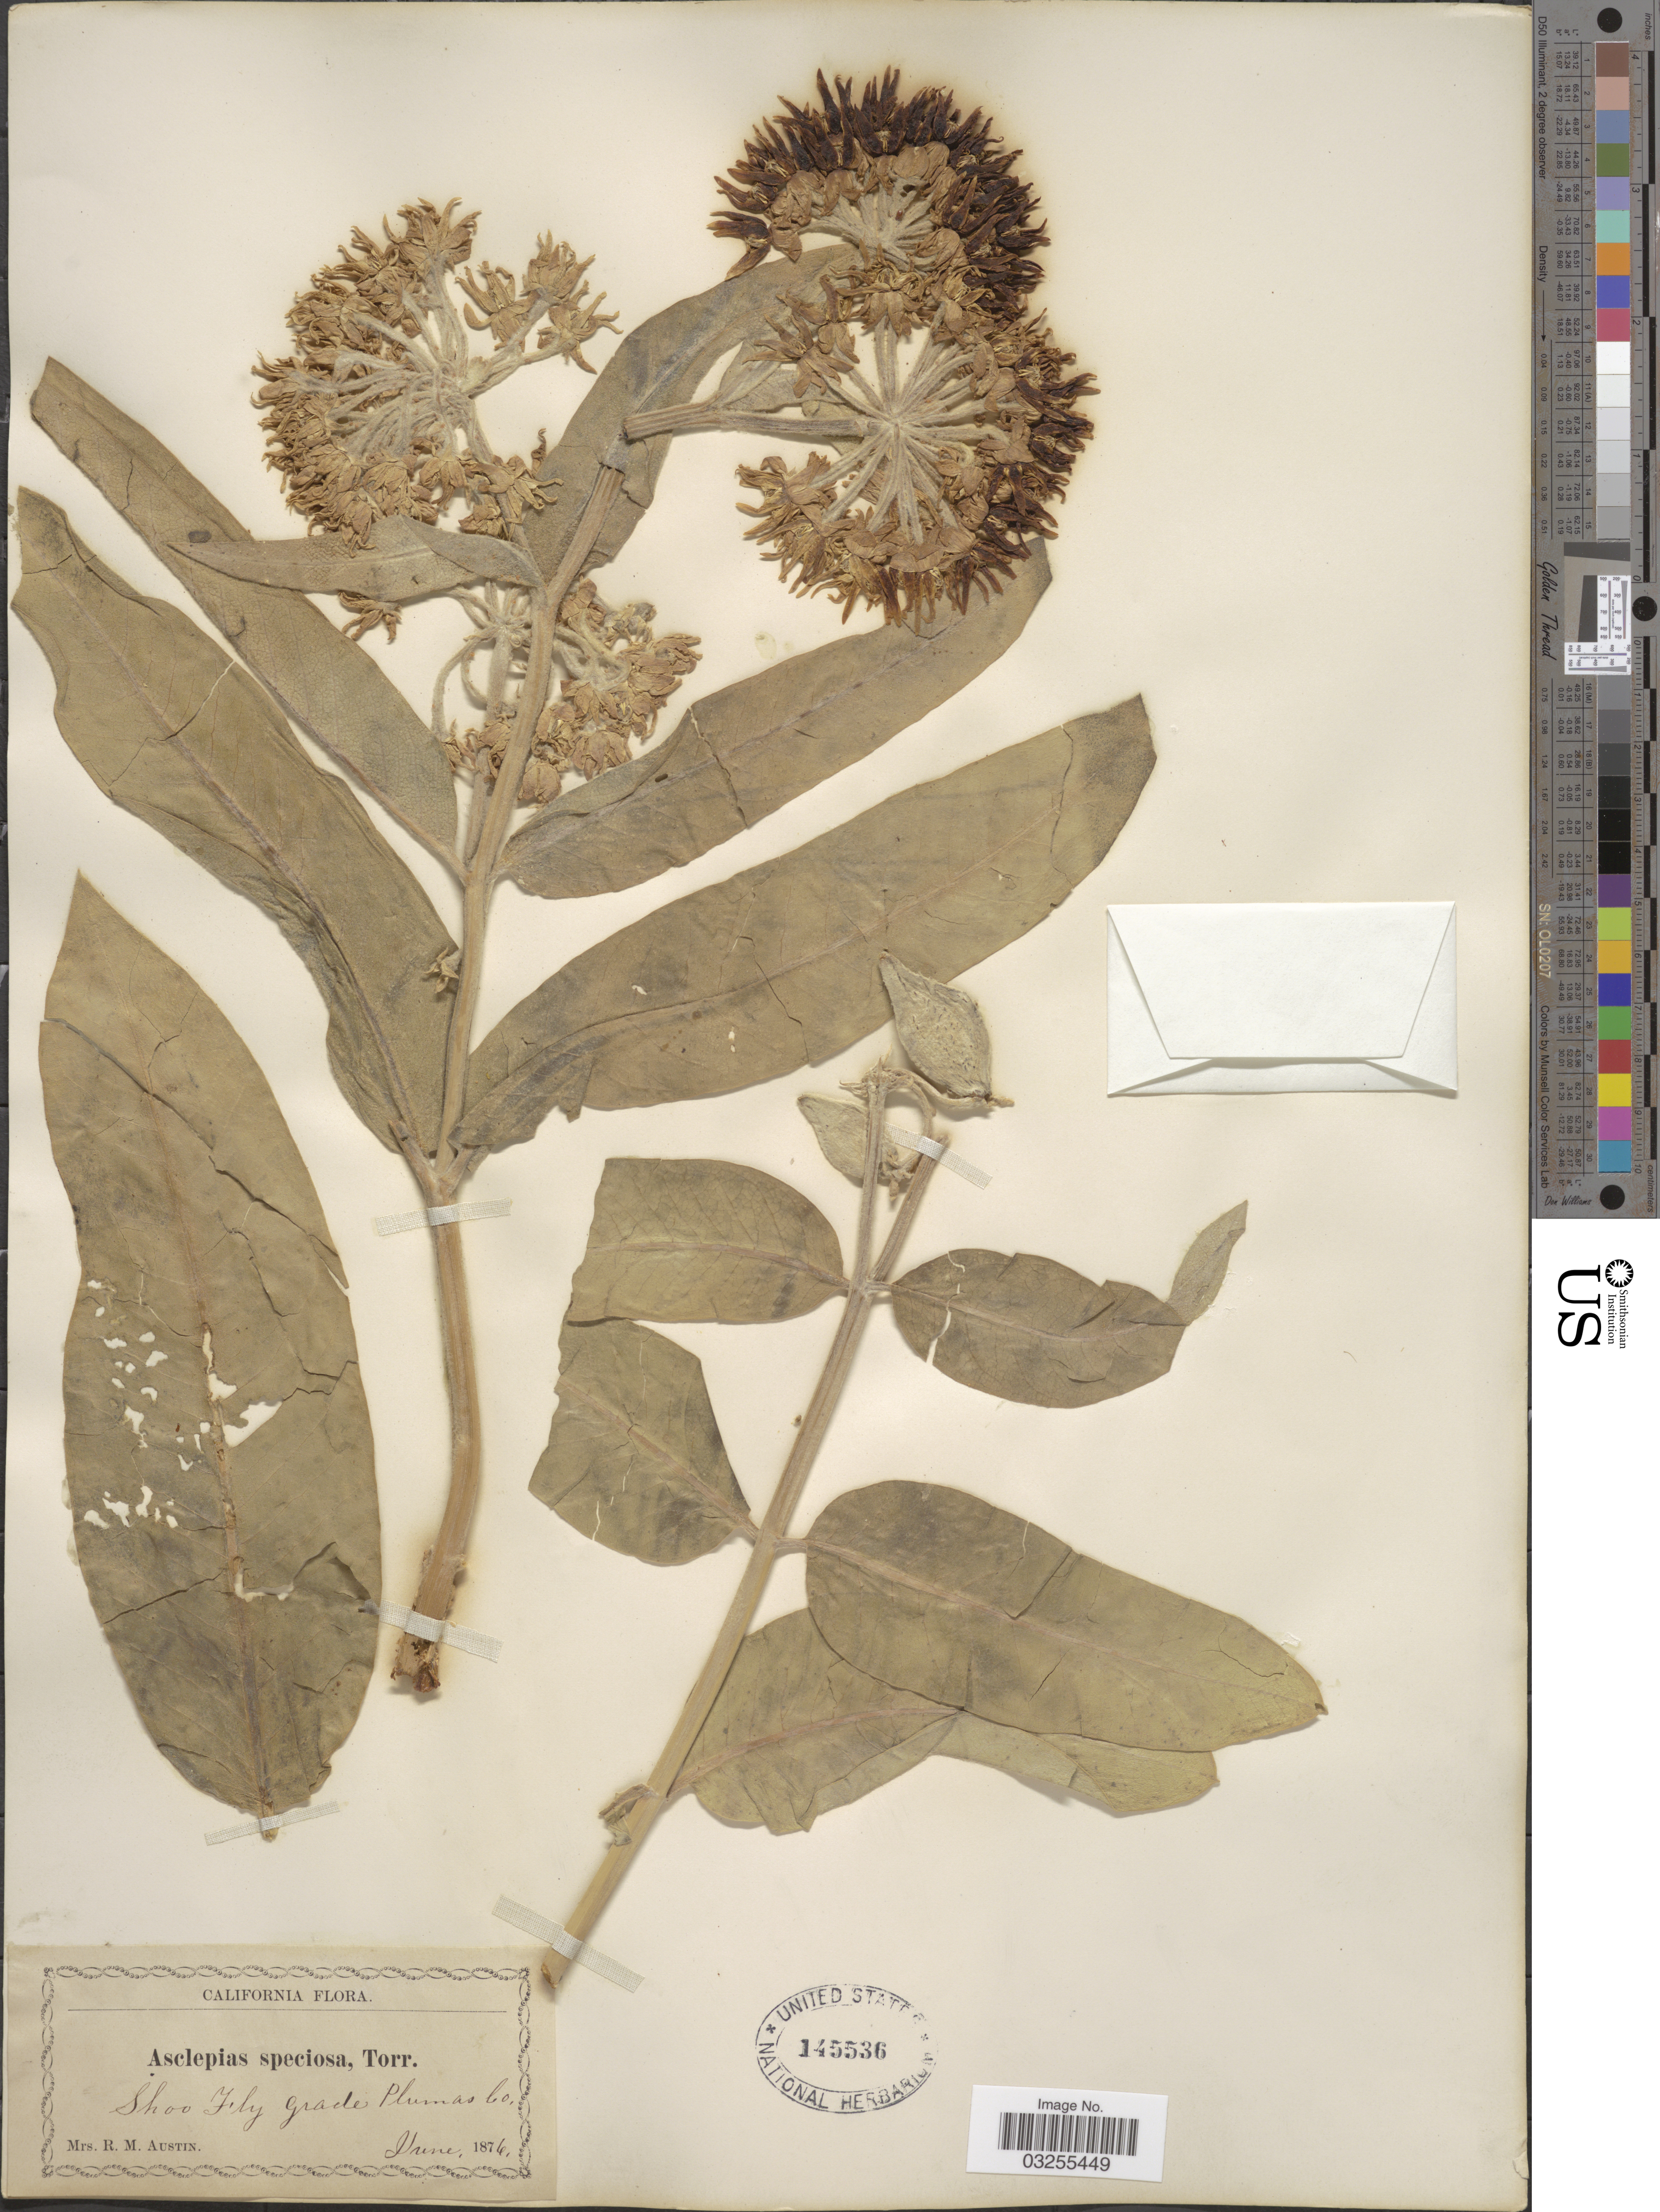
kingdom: Plantae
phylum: Tracheophyta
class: Magnoliopsida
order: Gentianales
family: Apocynaceae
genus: Asclepias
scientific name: Asclepias speciosa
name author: Torr.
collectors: R. Austin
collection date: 1876-06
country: United States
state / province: California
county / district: Plumas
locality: Shoo Fly Grade Plumas Co.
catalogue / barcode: US 145536